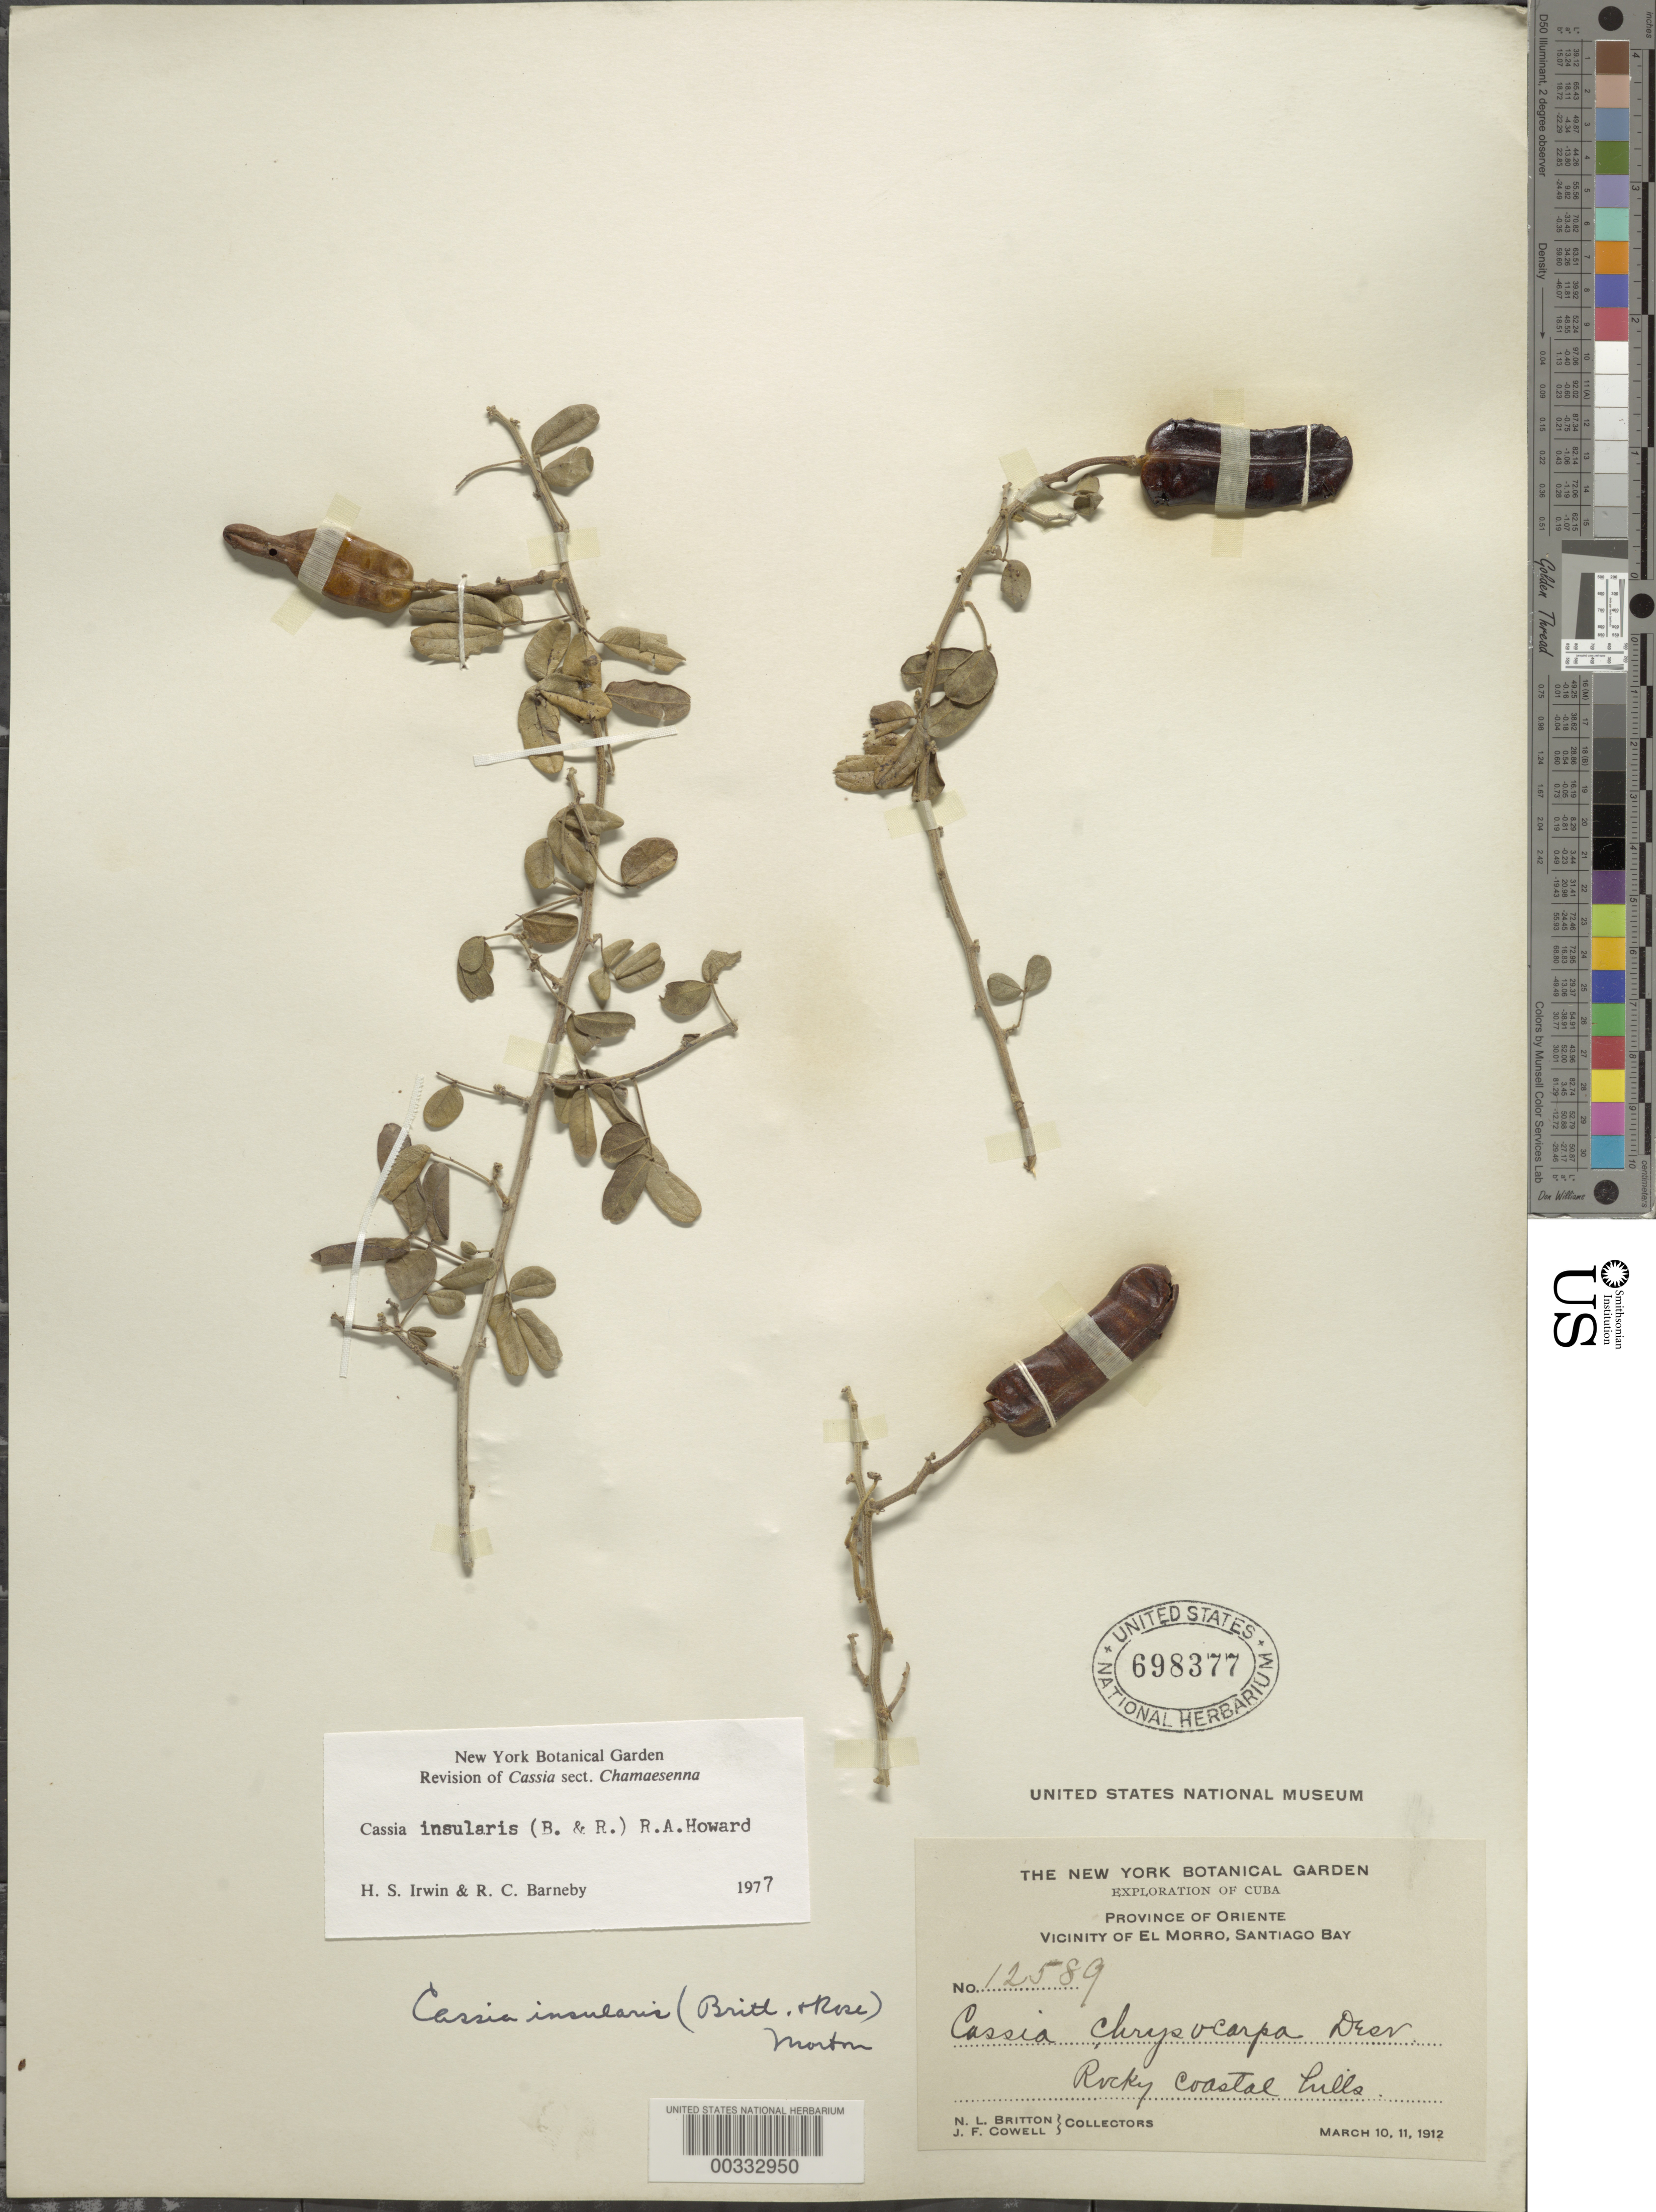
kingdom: Plantae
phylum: Tracheophyta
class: Magnoliopsida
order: Fabales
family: Fabaceae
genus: Senna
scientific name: Senna insularis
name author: (Britton & Rose) H.S. Irwin & Barneby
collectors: N. Britton & J. F. Cowell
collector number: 12589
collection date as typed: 10 Mar 1912 to 11 Mar 1912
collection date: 1912-03-10/1912-03-11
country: Cuba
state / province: Oriente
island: Greater Antilles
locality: Vicinity of el morro, santiago bay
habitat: Rocky coastal hills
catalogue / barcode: US 698377